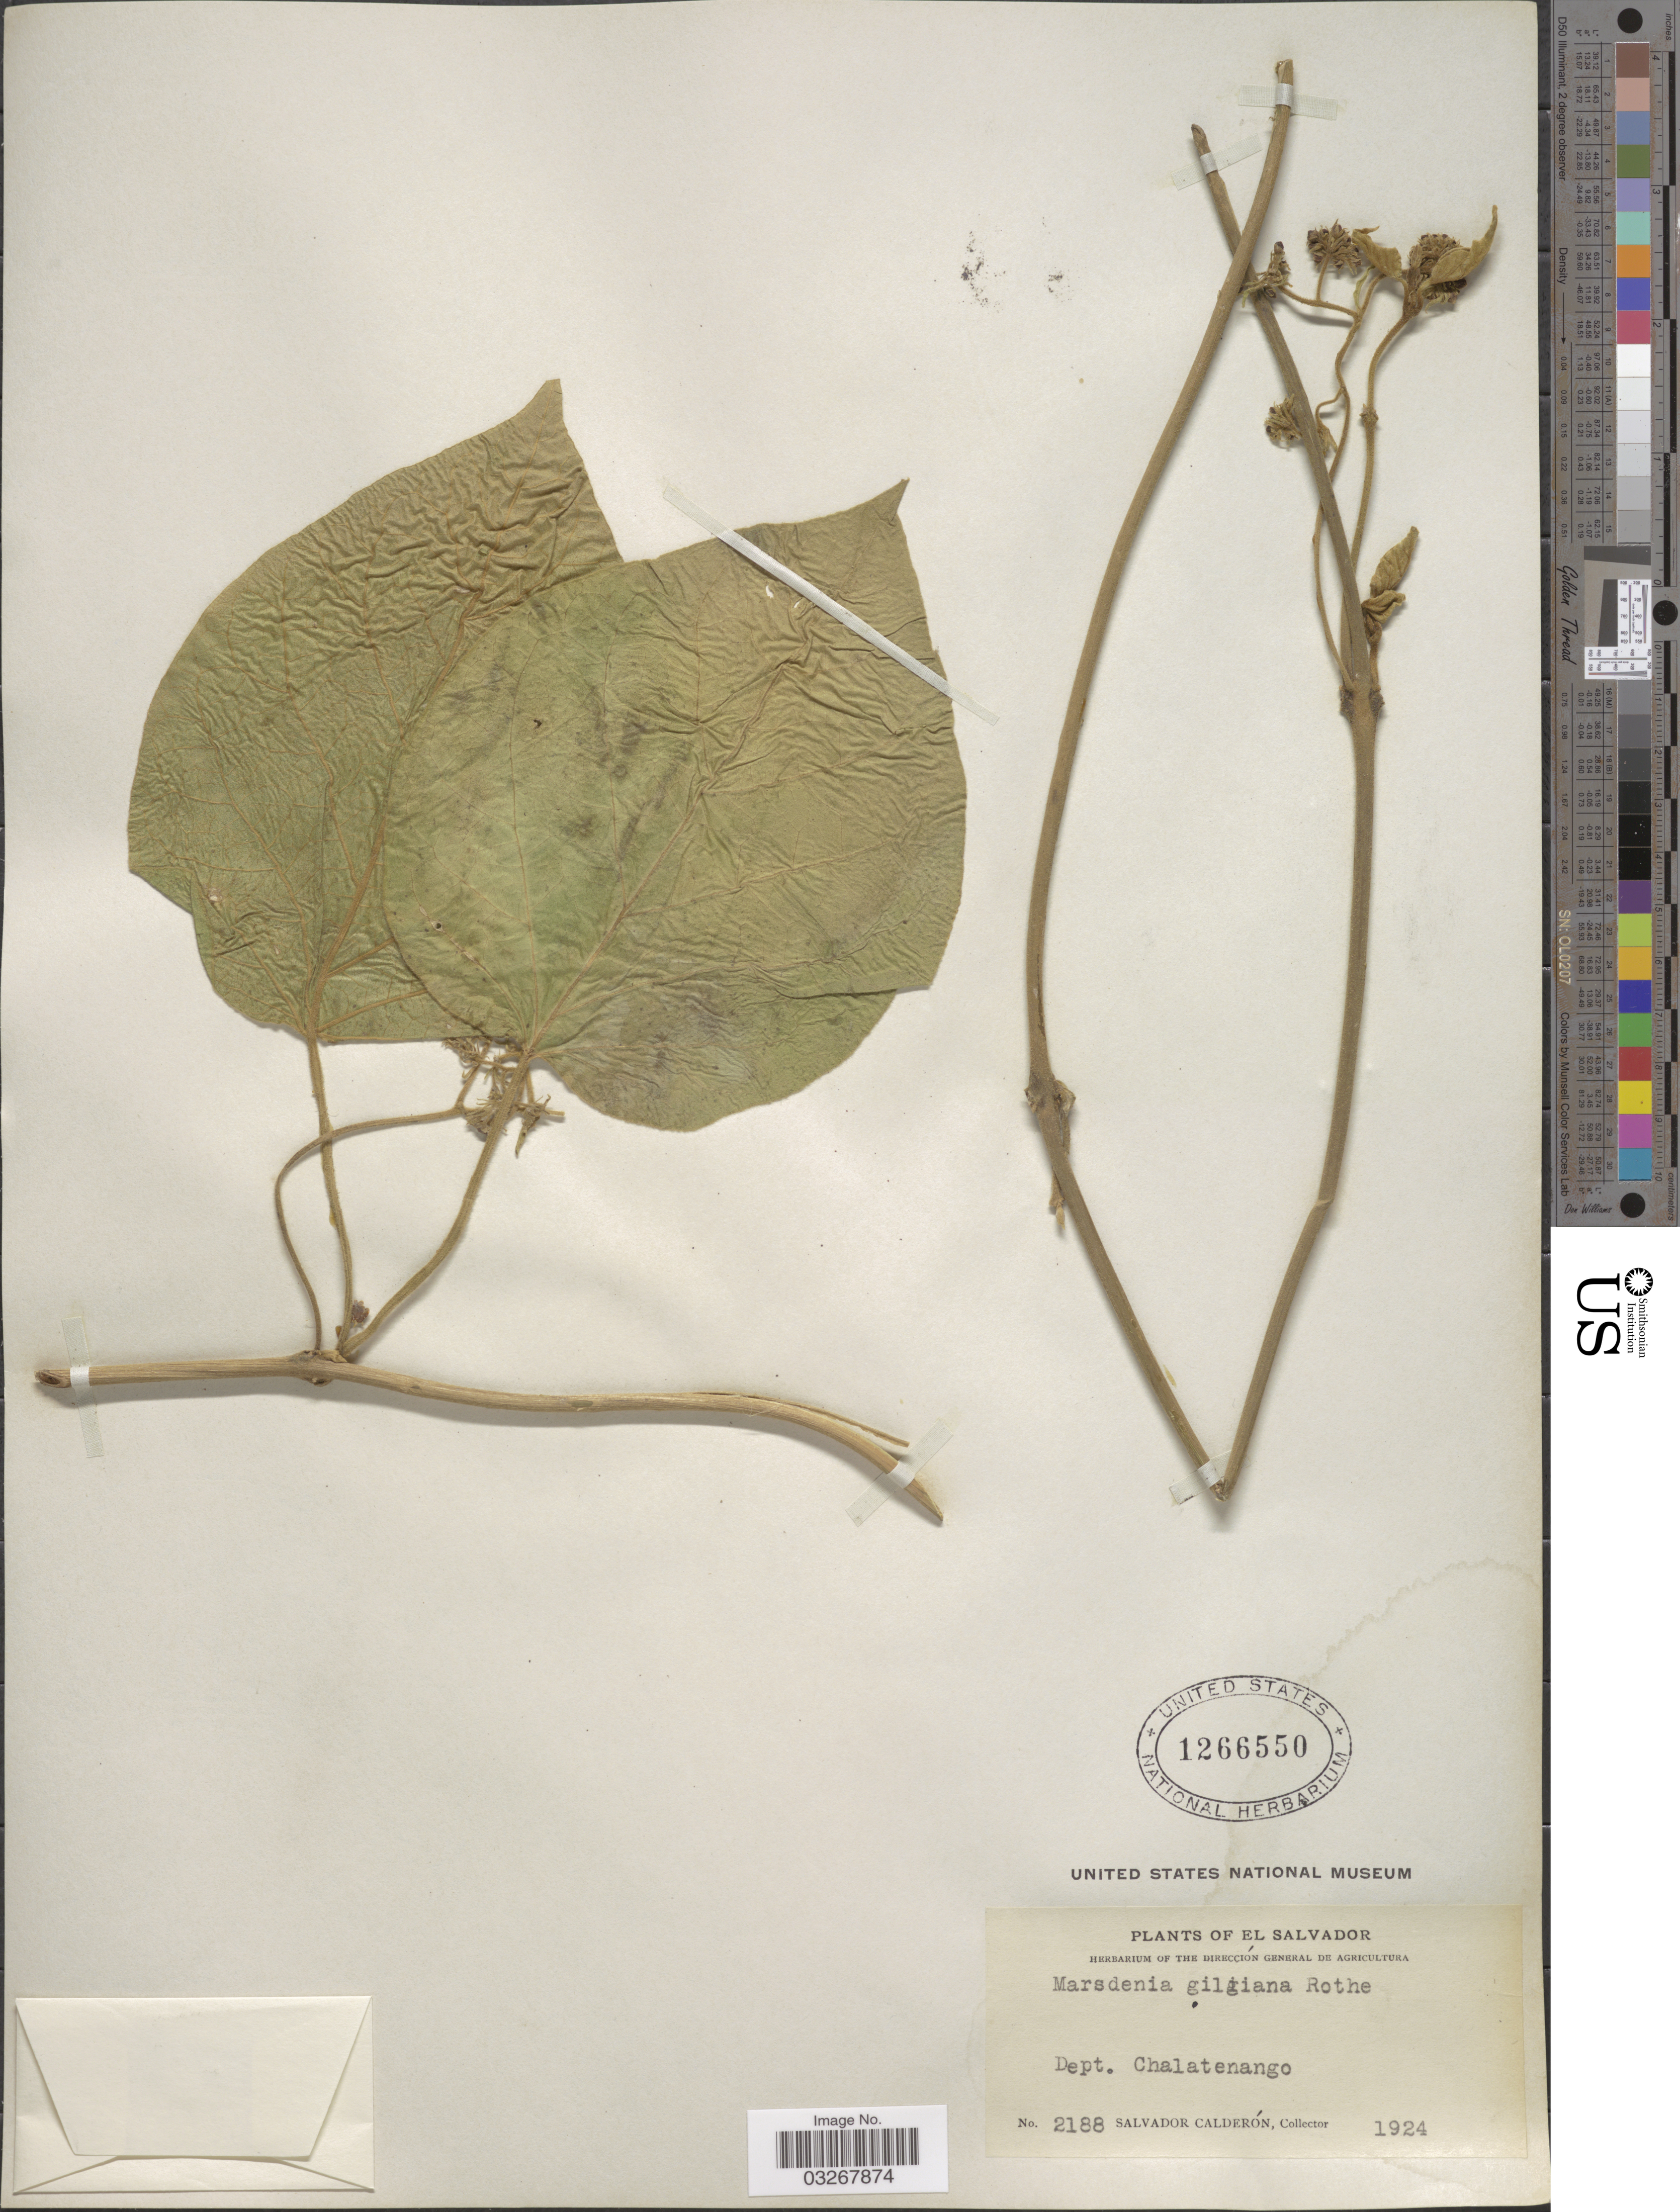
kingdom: Plantae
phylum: Tracheophyta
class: Magnoliopsida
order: Gentianales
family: Apocynaceae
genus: Marsdenia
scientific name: Marsdenia gilgiana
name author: W. Rothe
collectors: S. Calderón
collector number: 2188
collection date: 1924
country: El Salvador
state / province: Chalatenango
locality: Dept. Chalatenango.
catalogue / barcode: US 1266550